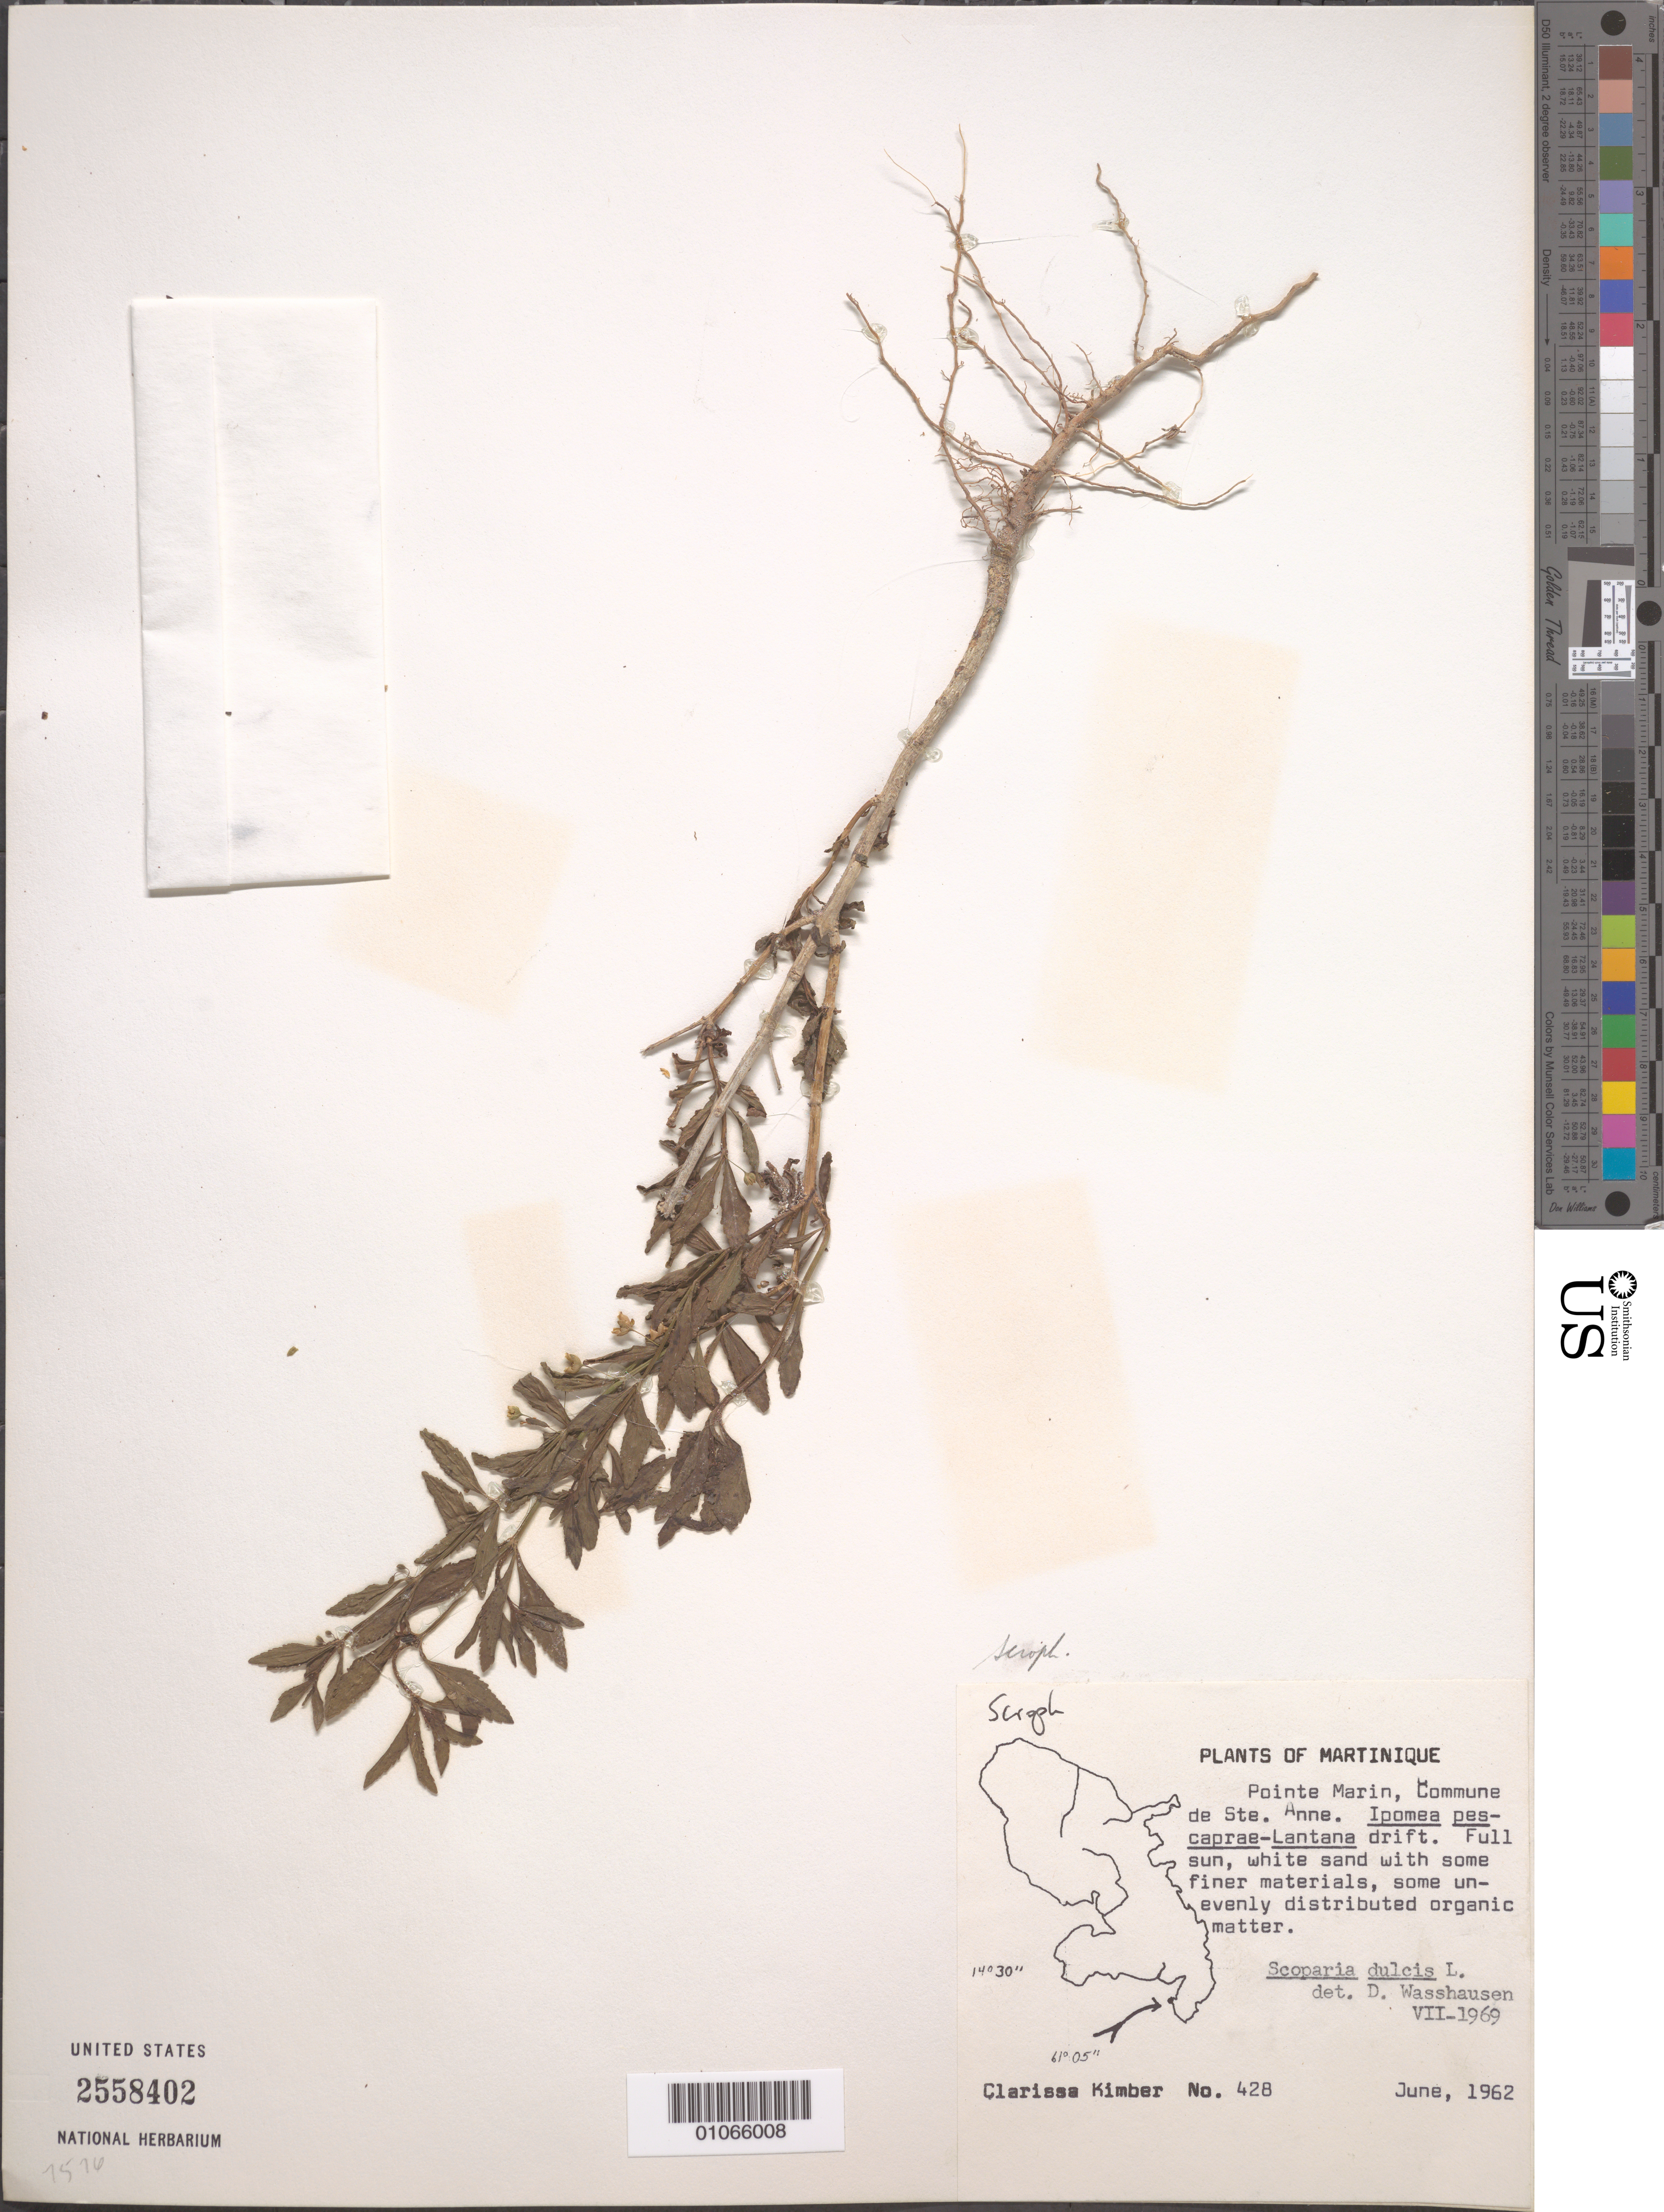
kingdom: Plantae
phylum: Tracheophyta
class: Magnoliopsida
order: Lamiales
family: Plantaginaceae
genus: Scoparia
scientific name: Scoparia dulcis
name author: L.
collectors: C. Kimber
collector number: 428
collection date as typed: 01 Jun 1962 to 30 Jun 1962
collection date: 1962-06-01/1962-06-30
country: Martinique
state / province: Le Marin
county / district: Sainte-Anne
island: Martinique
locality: Pinte marin. Ipomea pescaprae-Lantana drift. Full sun, white sand with some finer materials, some unevenly distributed organic matter.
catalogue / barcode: US 2558402